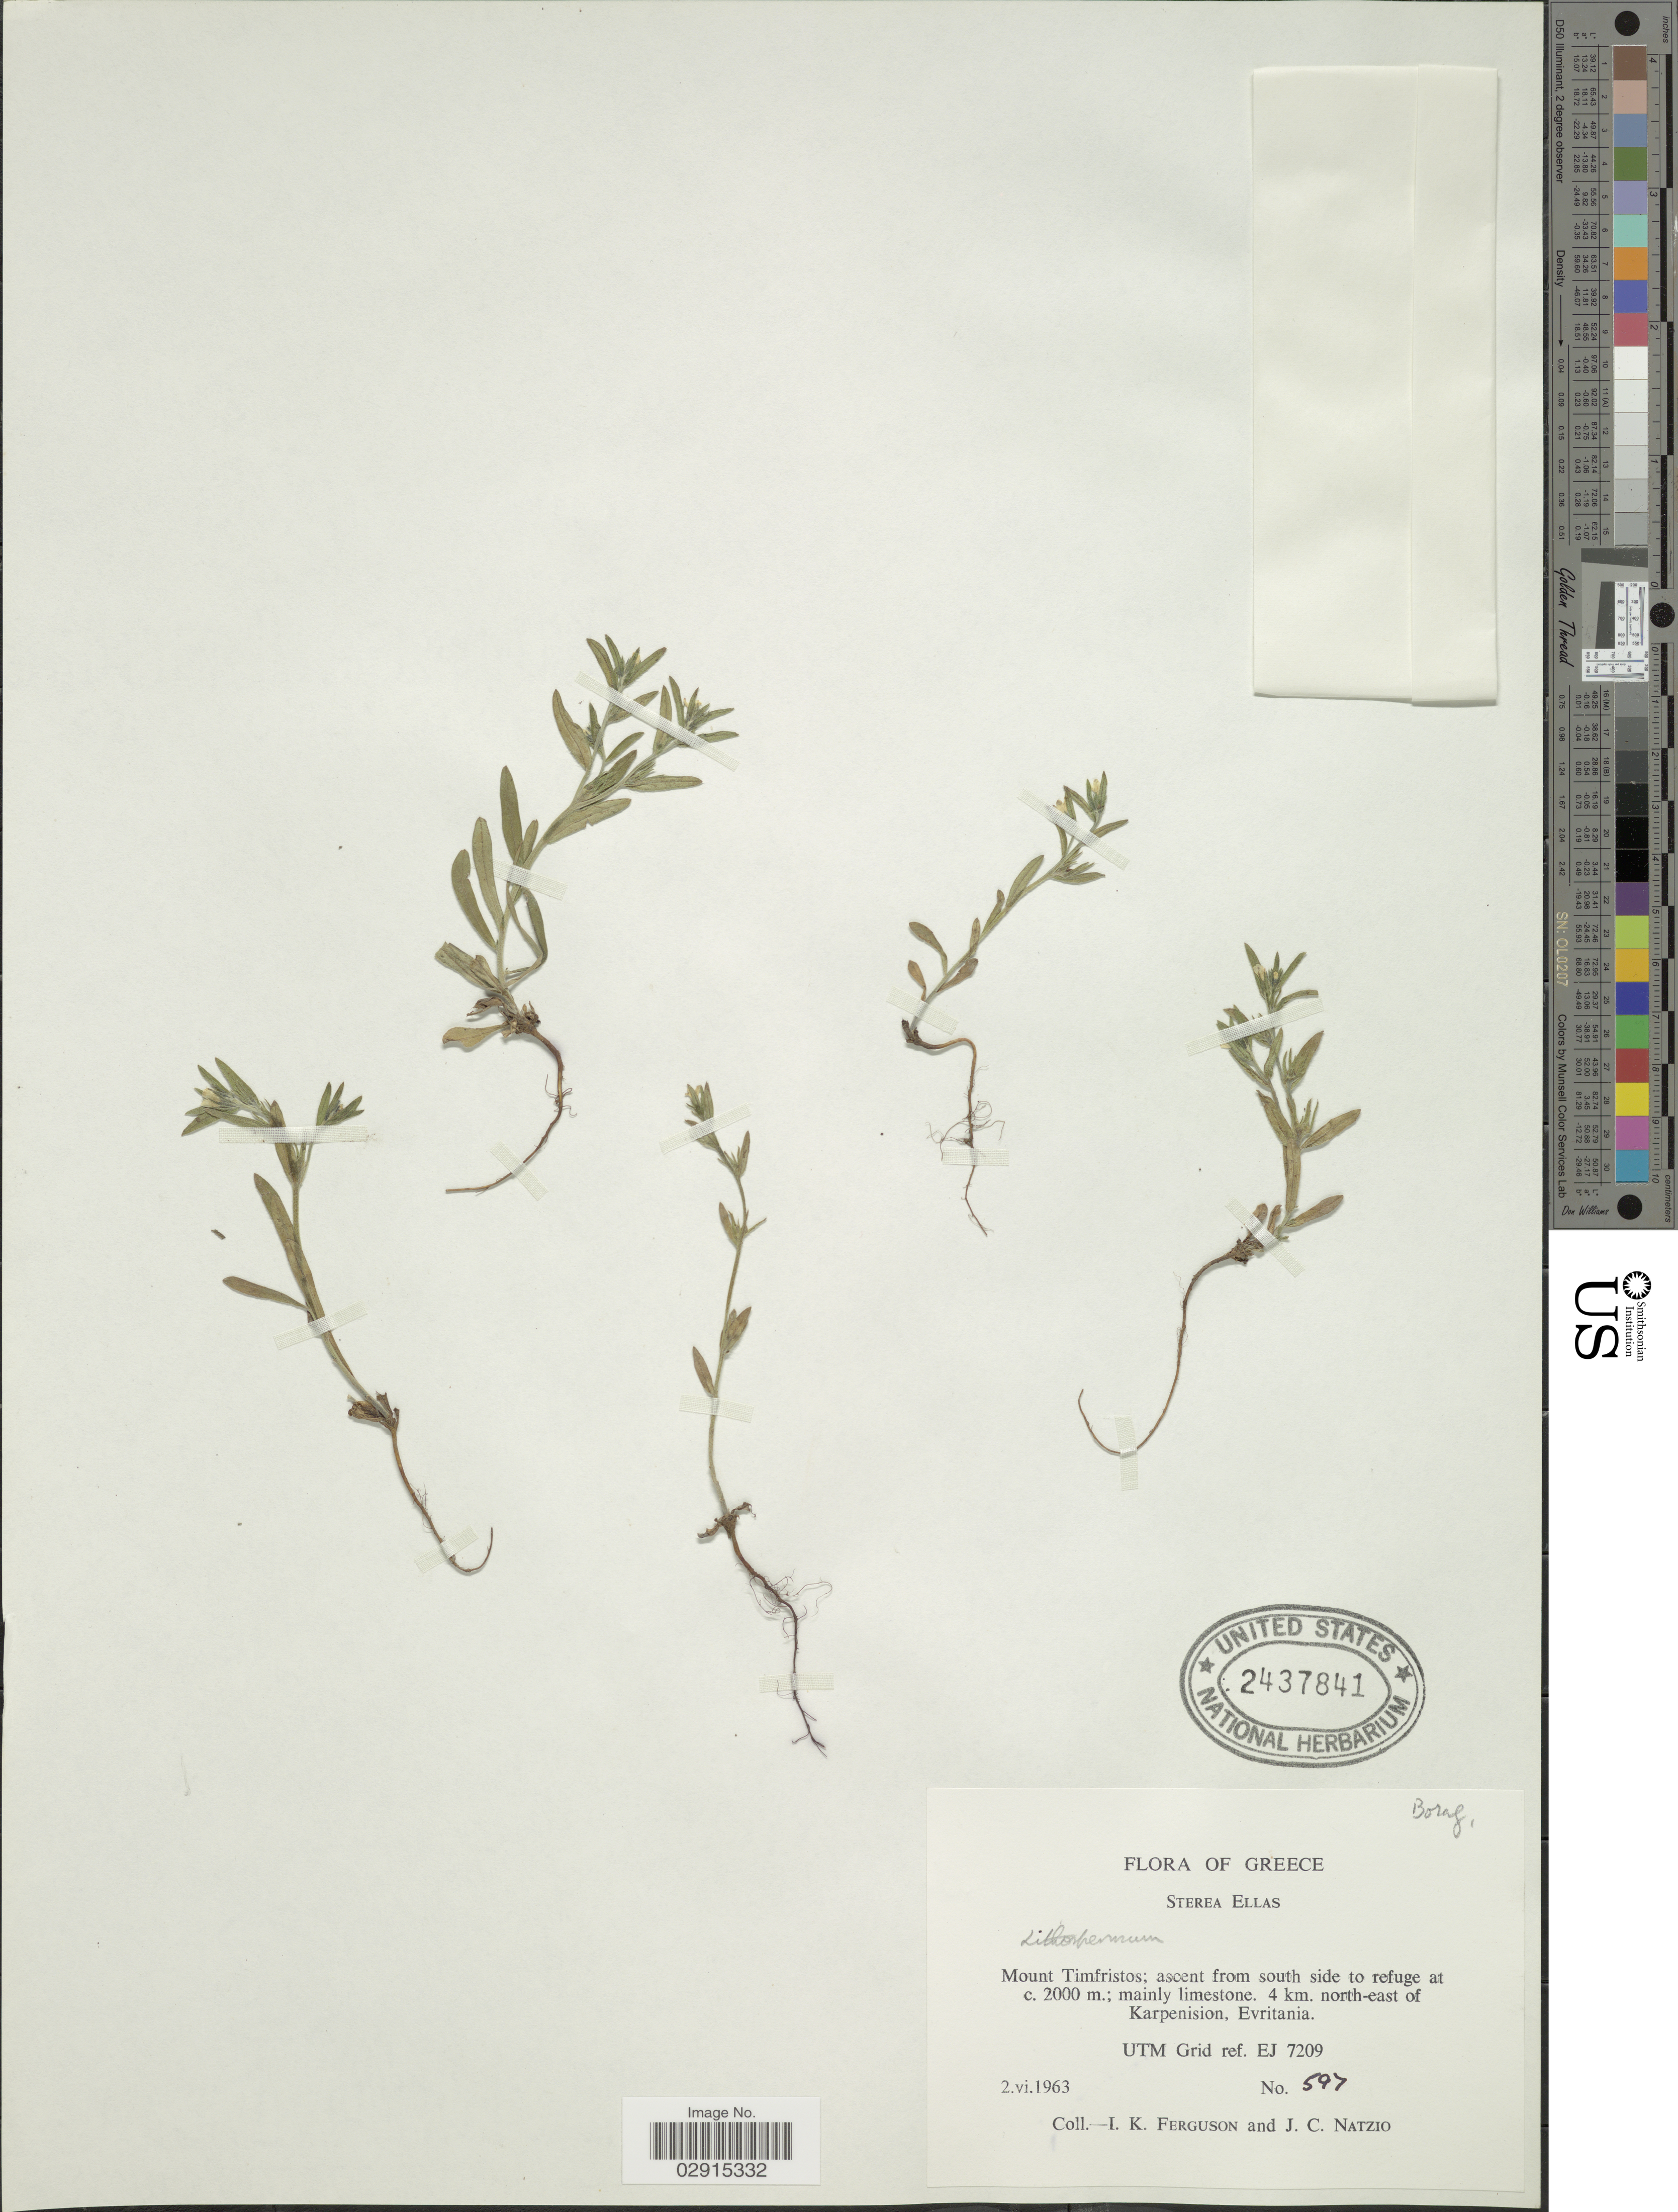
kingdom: Plantae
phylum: Tracheophyta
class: Magnoliopsida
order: Boraginales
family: Boraginaceae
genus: Lithospermum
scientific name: Lithospermum sp.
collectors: I. K. Ferguson & J. Natzio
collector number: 597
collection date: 1963-06-02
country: Greece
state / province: Central Greece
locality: Sterea Ellas. Mount Timfristos; ascent from south side to refuge, 4 km. north-east of Karpenision, Evritania. UTM Grid ref. EJ 7209.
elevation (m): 2000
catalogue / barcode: US 2437841